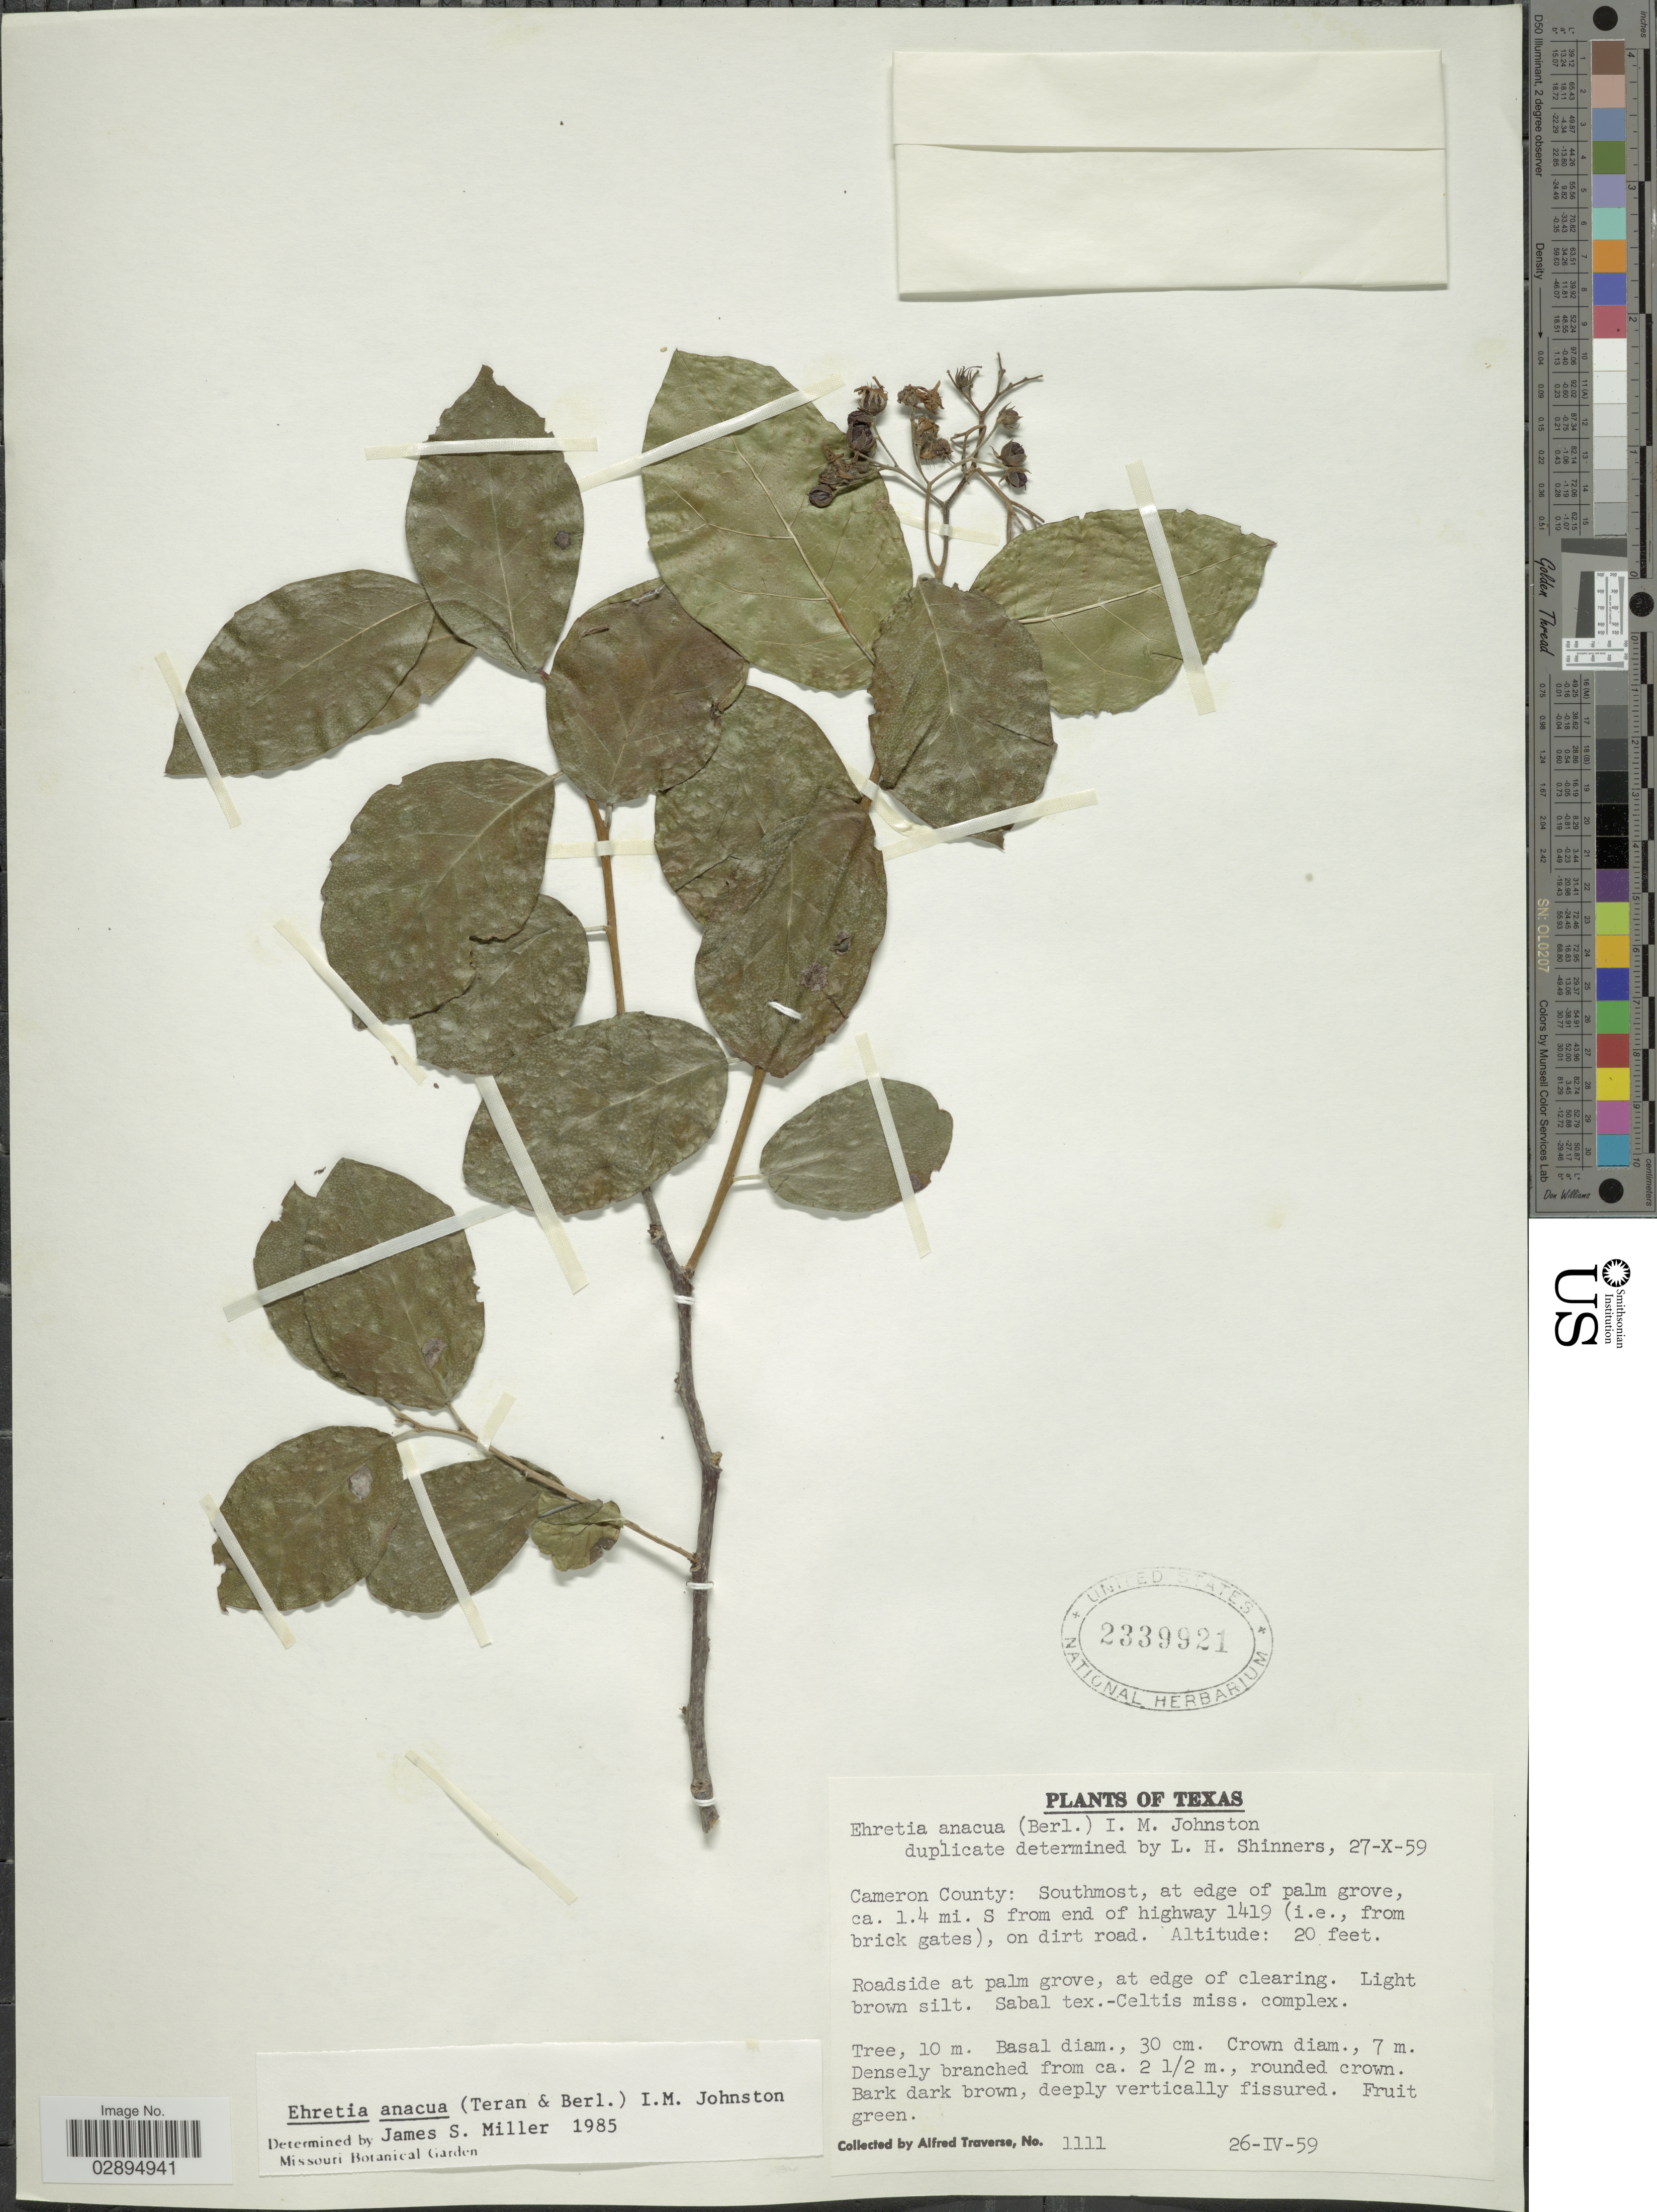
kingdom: Plantae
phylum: Tracheophyta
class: Magnoliopsida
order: Boraginales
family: Ehretiaceae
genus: Ehretia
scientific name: Ehretia anacua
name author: (Terán & Berland.) I.M. Johnst.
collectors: A. Traverse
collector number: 1111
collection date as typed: Transcribed d/m/y: 26/5/59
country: United States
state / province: Texas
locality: Cameron County: Southmost, at edge of palm grove, ca. 1.4 mi S from end of highway 1419.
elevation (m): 6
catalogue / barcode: US 2339921